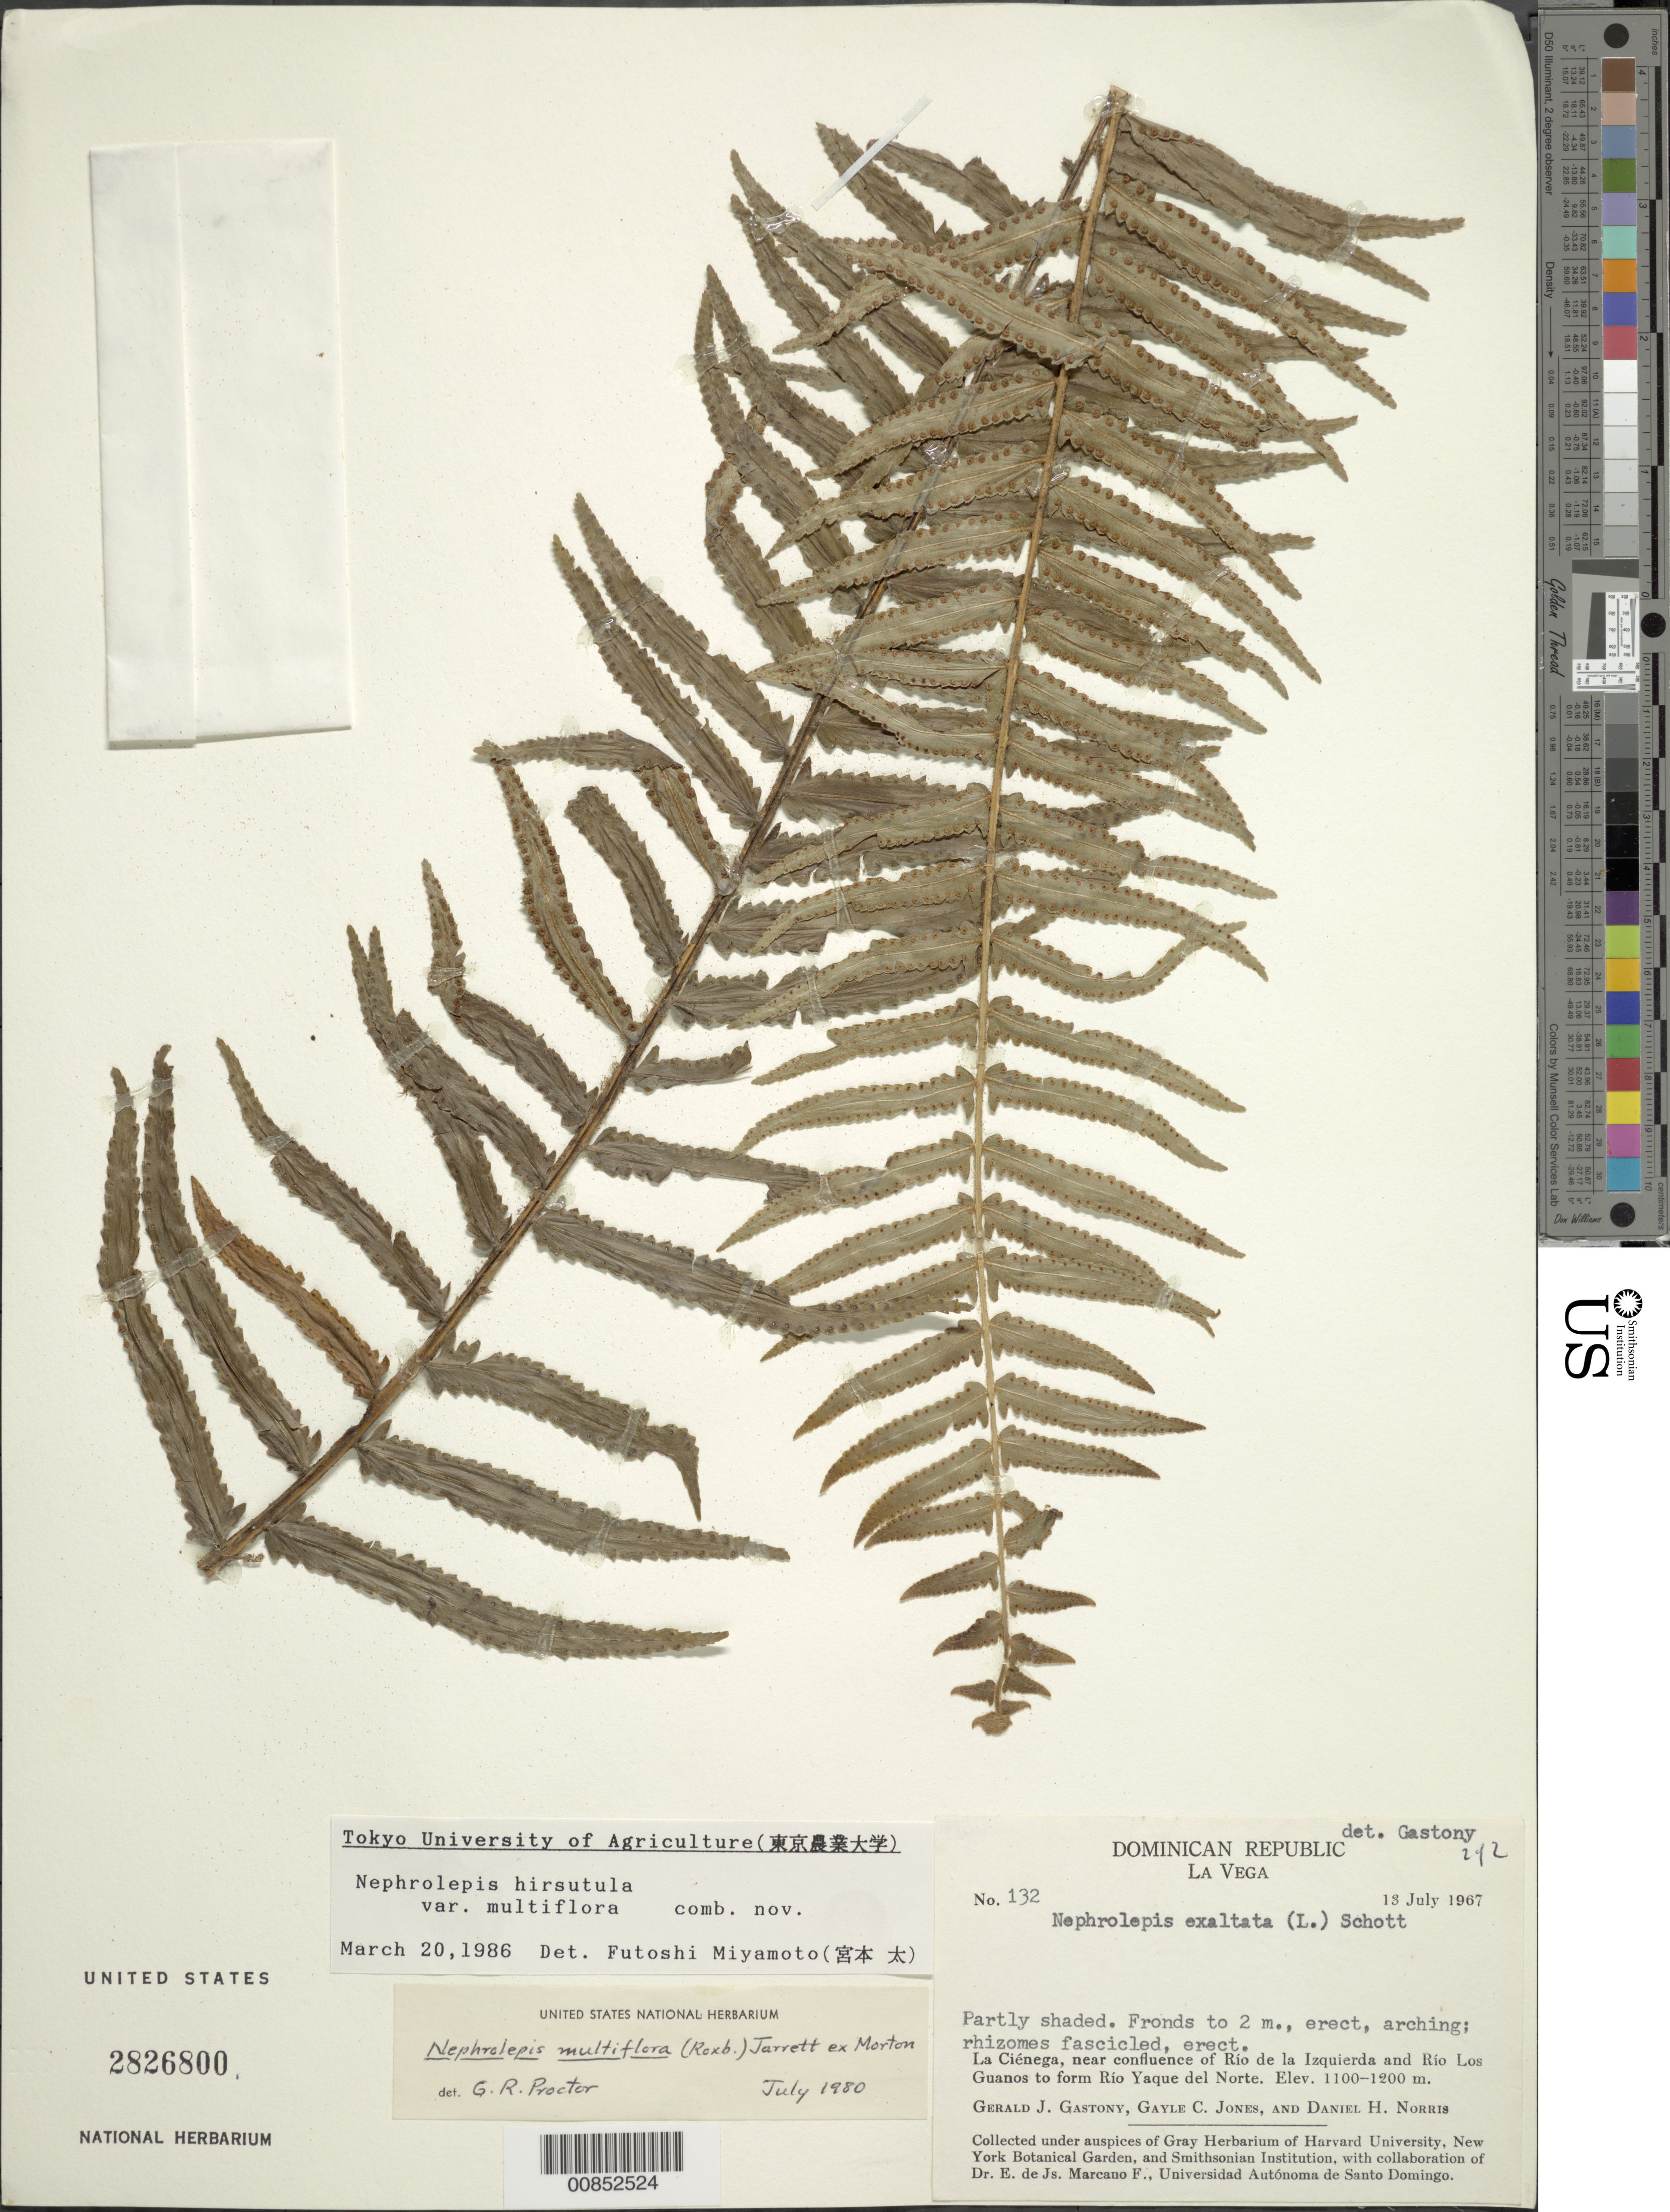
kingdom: Plantae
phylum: Tracheophyta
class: Polypodiopsida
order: Polypodiales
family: Nephrolepidaceae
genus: Nephrolepis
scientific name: Nephrolepis multiflora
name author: (Roxb.) F.M. Jarrett ex C.V. Morton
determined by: Proctor, G. R.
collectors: G. Gastony, G. C. Jones & D. H. Norris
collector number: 132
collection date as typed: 13 Jul 1967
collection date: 1967-07-13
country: Dominican Republic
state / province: La Vega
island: Hispaniola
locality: La Ciénega, near confluence of Río de la Izquierda and Río Los Guanos to form Río Yaque del Norte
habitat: Partly shaded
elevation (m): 1100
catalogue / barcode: US 2826800